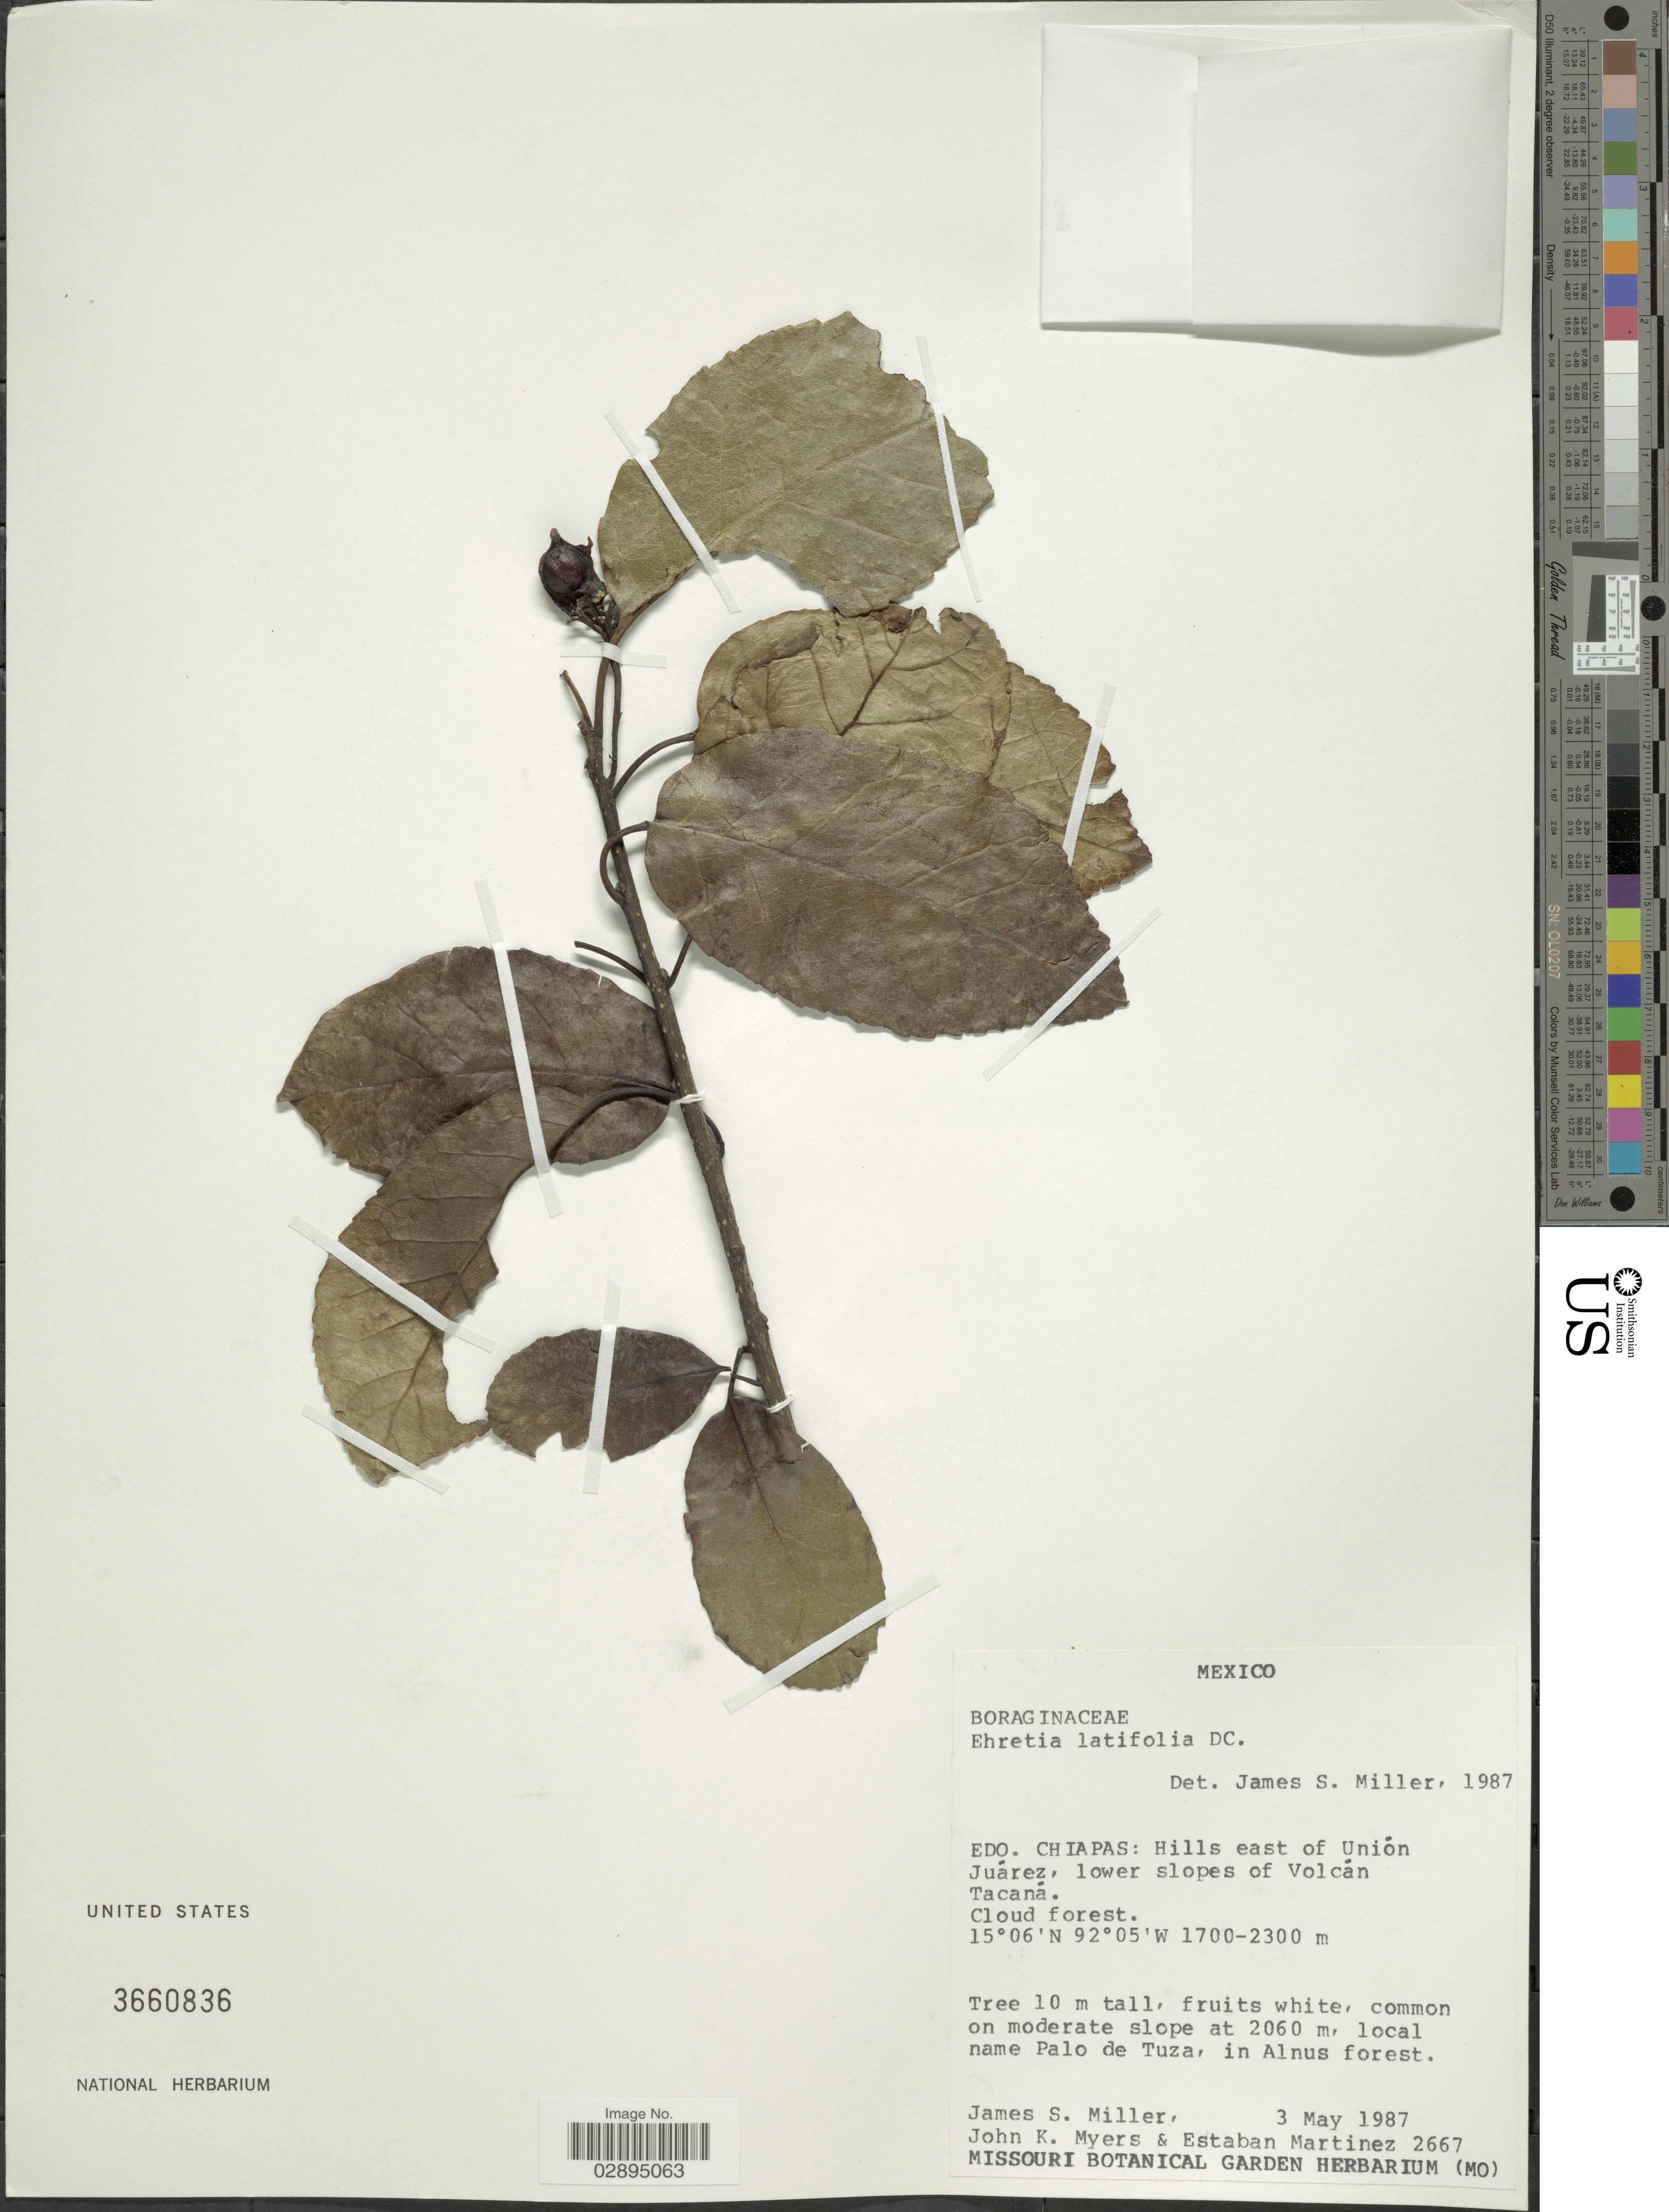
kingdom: Plantae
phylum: Tracheophyta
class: Magnoliopsida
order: Boraginales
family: Ehretiaceae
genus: Ehretia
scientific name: Ehretia latifolia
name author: DC.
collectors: J. S. Miller, J. Myers & E. Martínez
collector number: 2667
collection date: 1987-05-03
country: Mexico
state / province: Chiapas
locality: Edo. Chiapas: Hills east of Unión Juárez, lower slopes of Volcán Tacaná.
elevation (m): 1700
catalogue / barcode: US 3660836